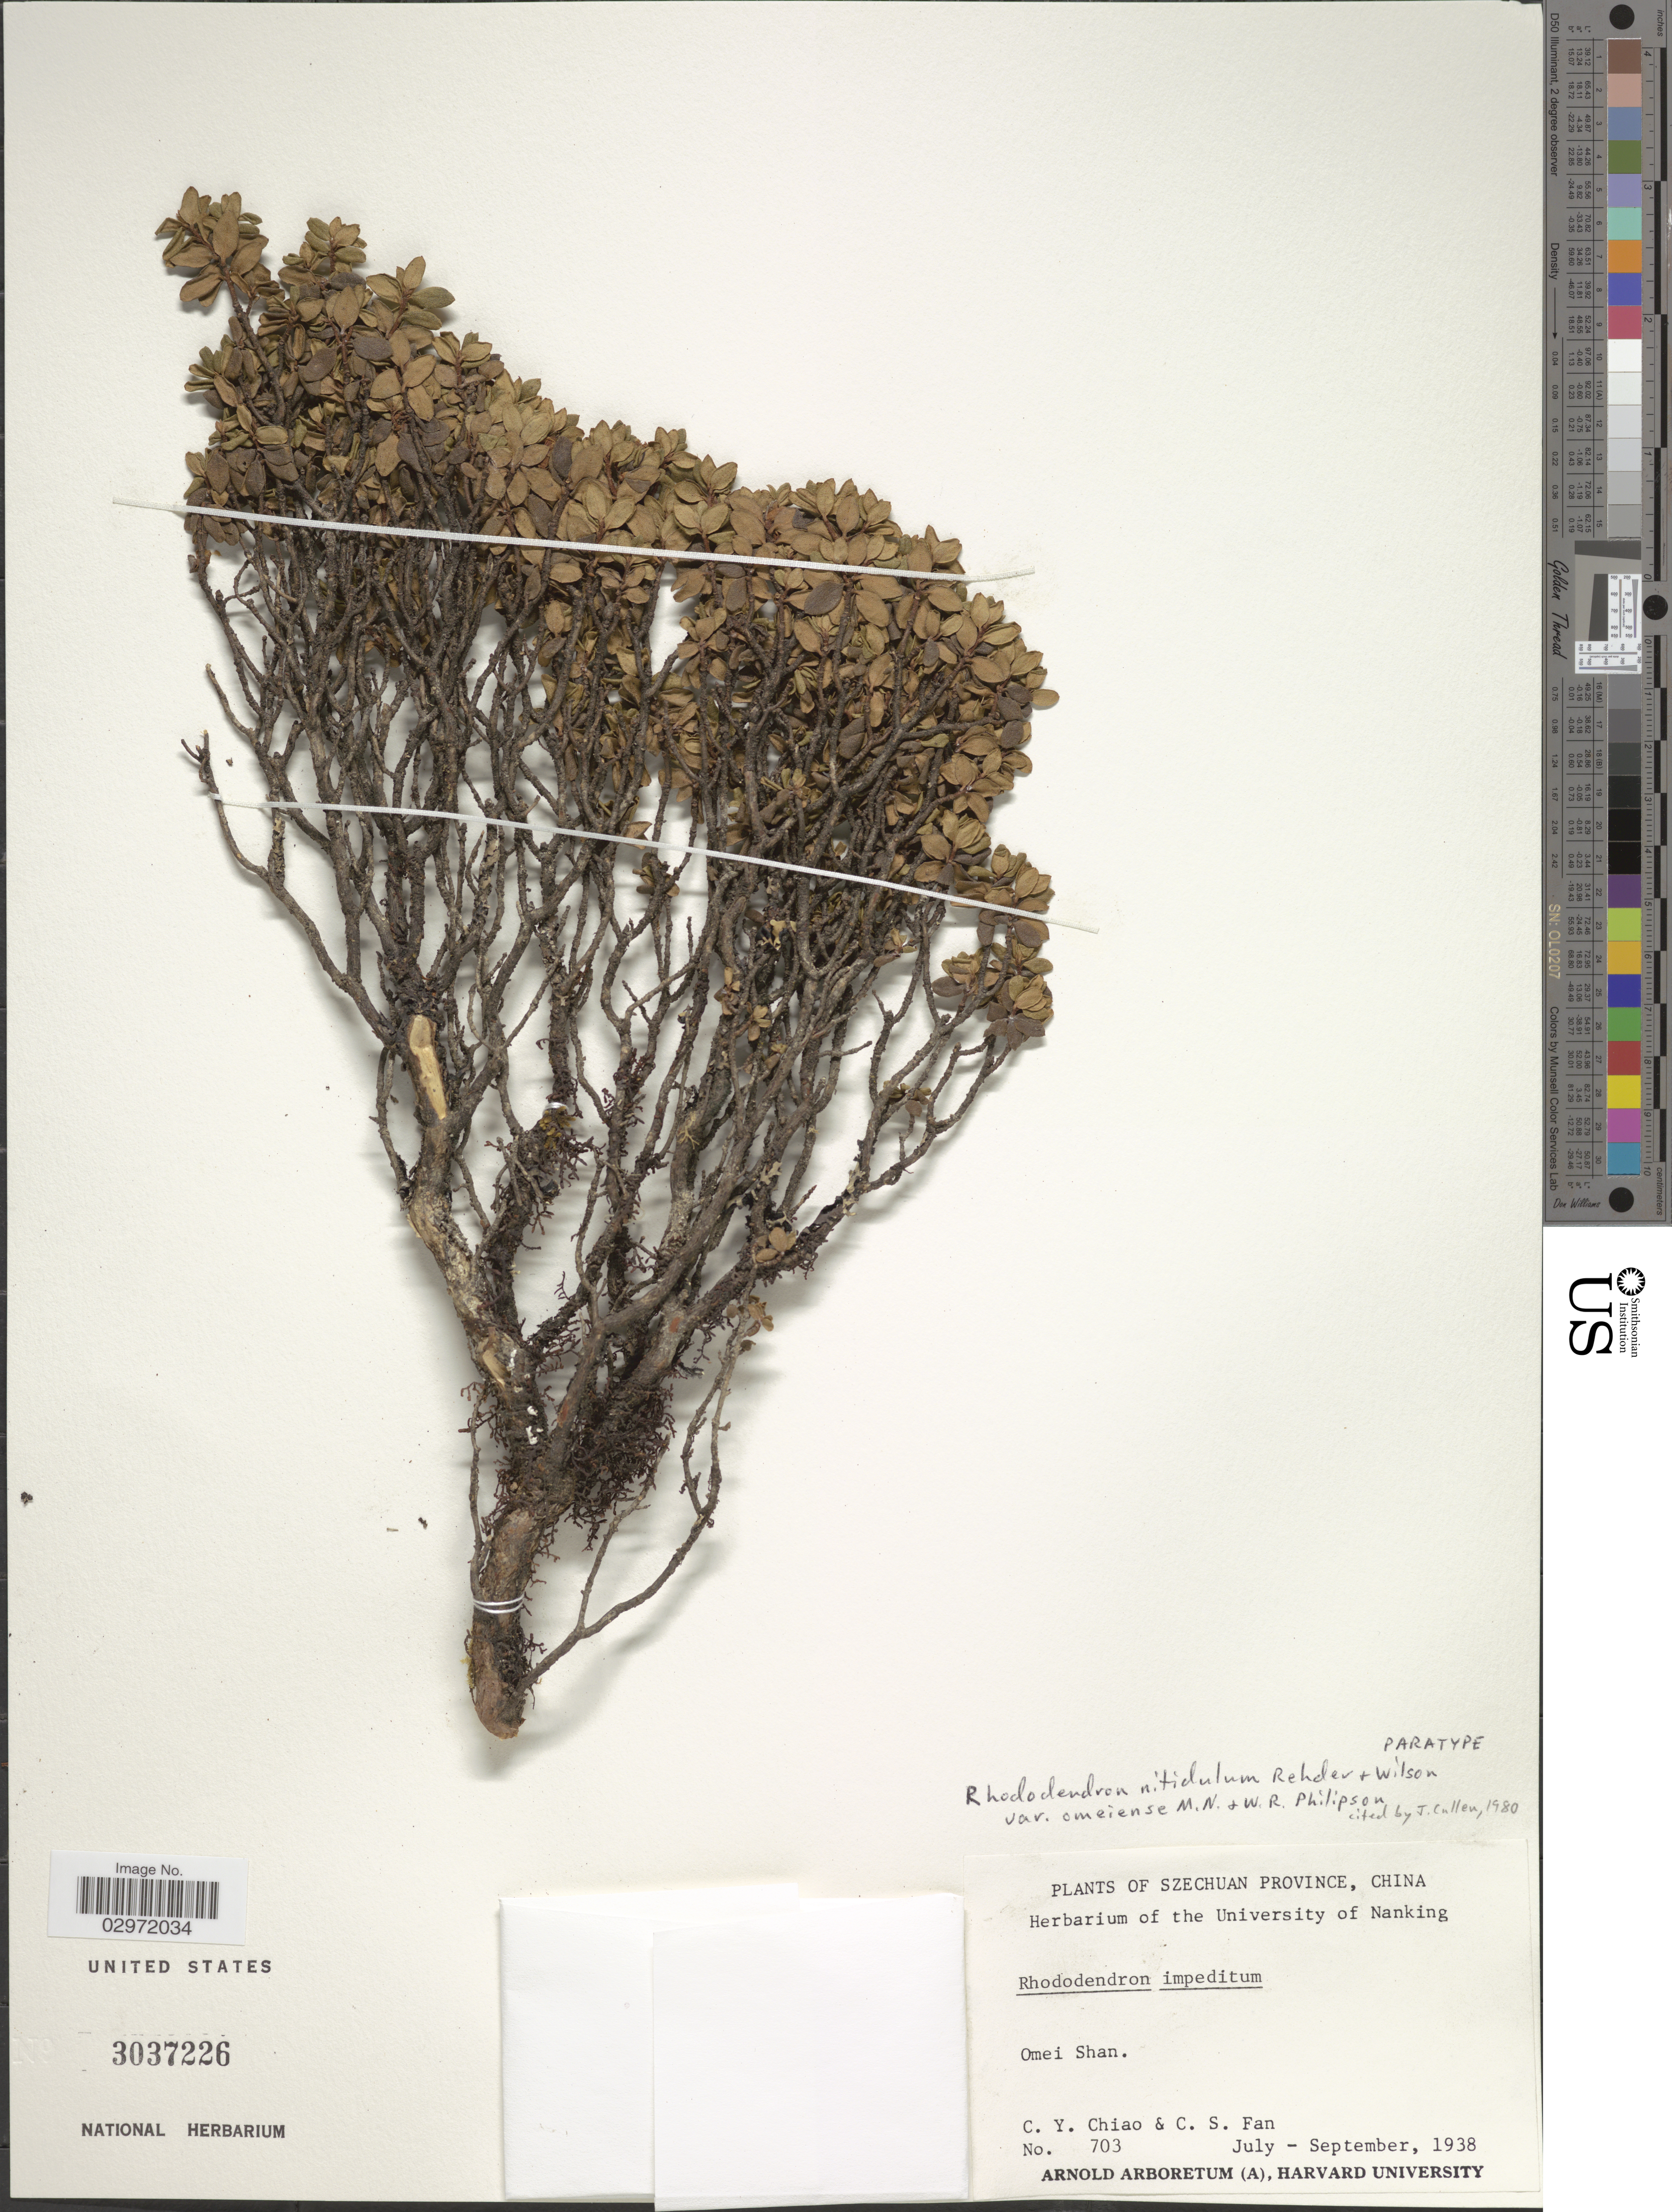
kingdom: Plantae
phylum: Tracheophyta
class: Magnoliopsida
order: Ericales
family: Ericaceae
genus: Rhododendron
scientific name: Rhododendron nitidulum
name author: Rehder & E.H. Wilson in Sarg.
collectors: C. Y. Chiao & C. S. Fan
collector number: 703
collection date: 1938-07/1938-09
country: China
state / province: Sichuan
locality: Szechuan Province, Omei Shan.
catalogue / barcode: US 3037226